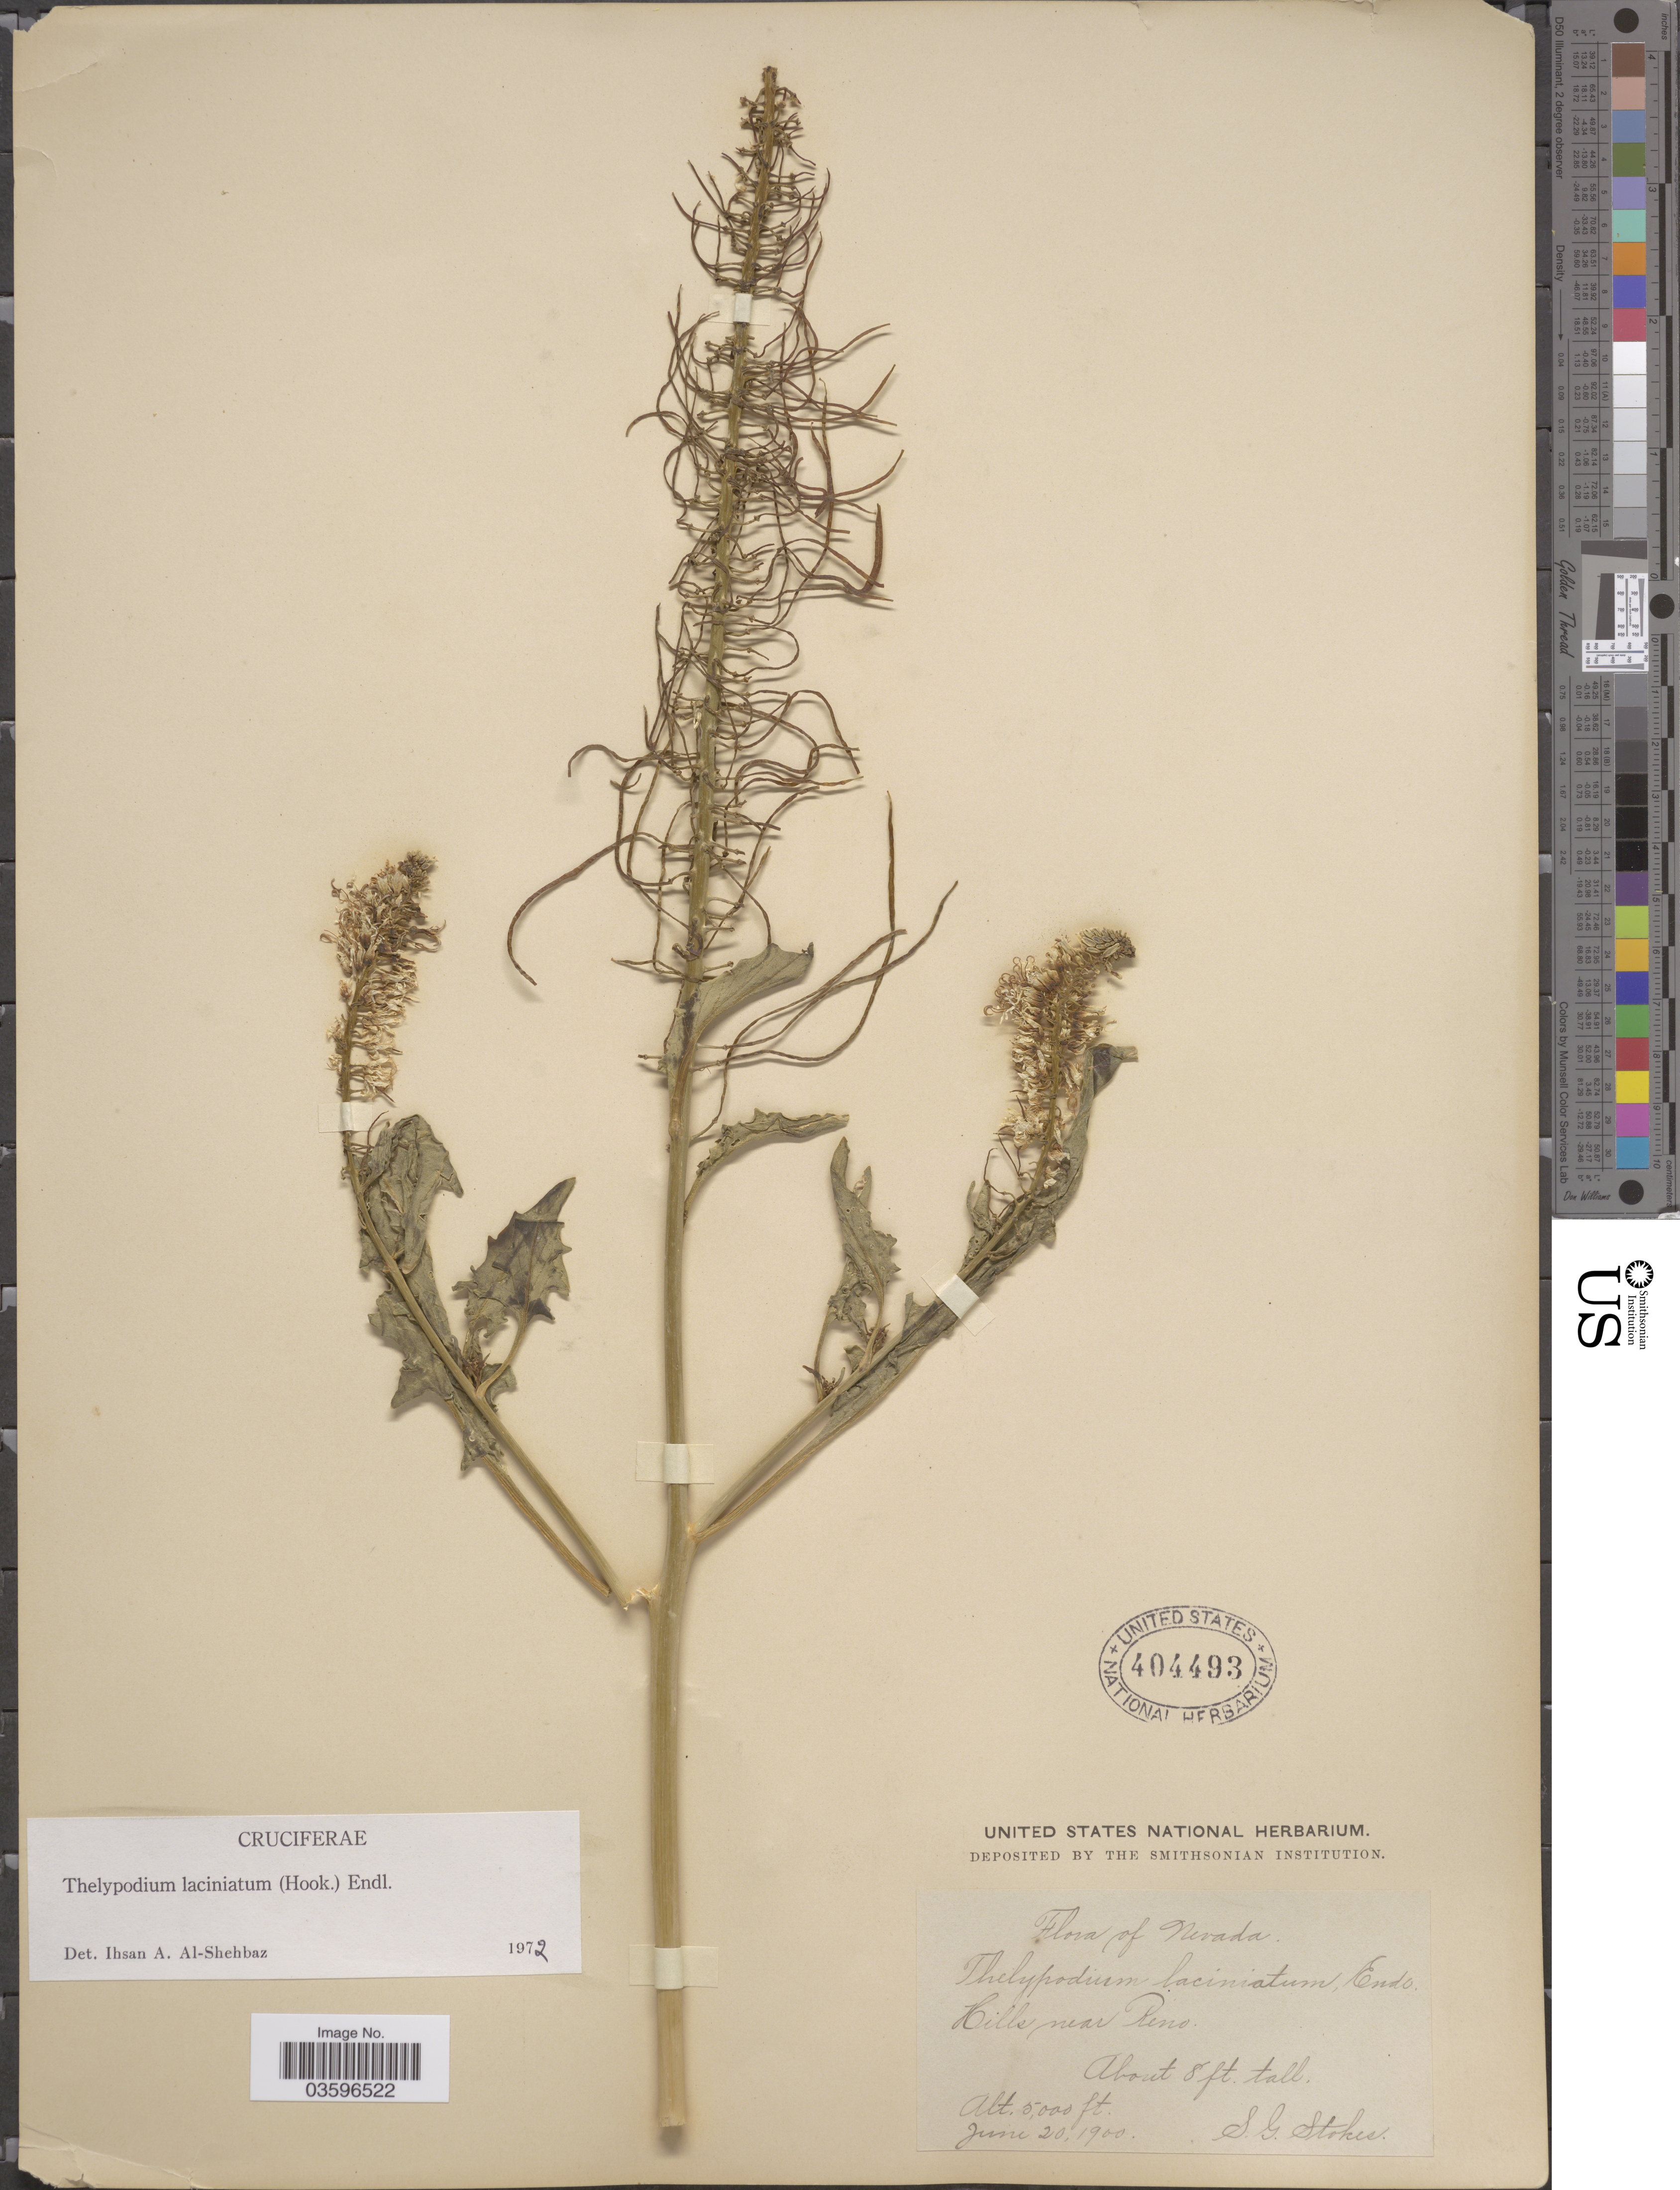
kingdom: Plantae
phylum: Tracheophyta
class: Magnoliopsida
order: Brassicales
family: Brassicaceae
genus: Thelypodium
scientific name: Thelypodium laciniatum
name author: (Hook.) Endl.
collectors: S. G. Stokes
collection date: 1900-06-20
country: United States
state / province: Nevada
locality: Hills near Reno.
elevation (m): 1524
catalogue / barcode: US 404493